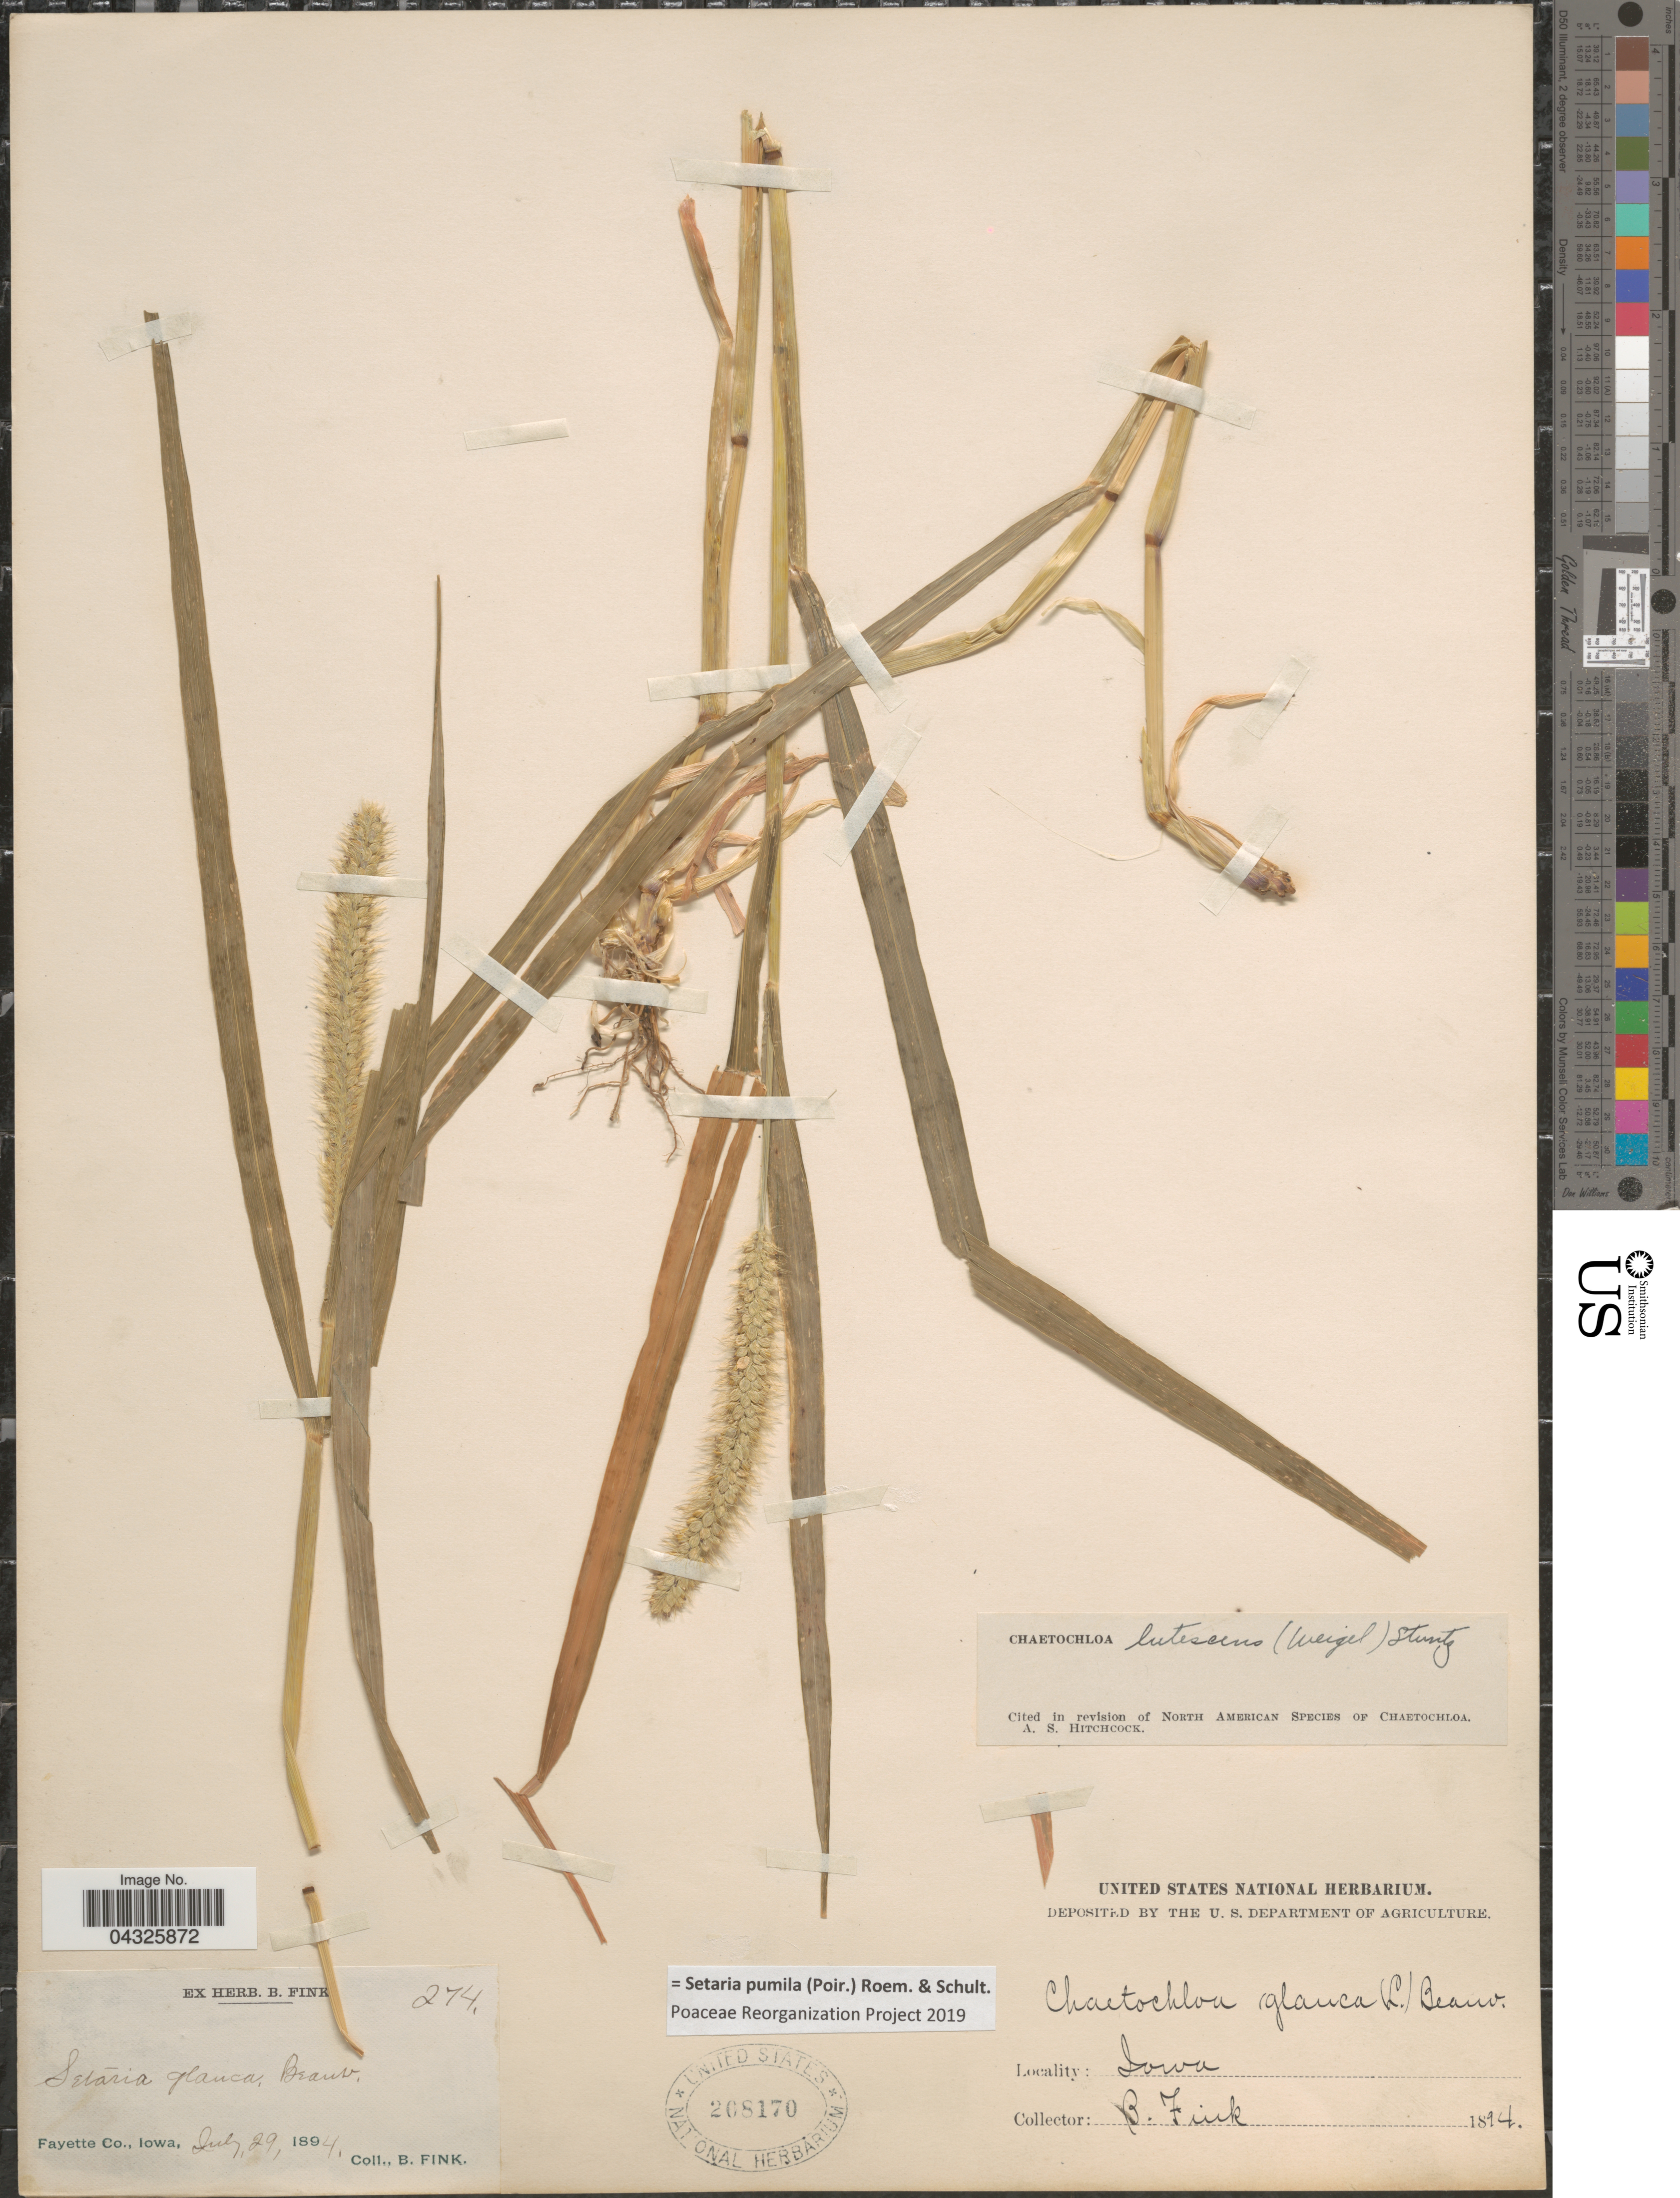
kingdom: Plantae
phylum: Tracheophyta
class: Liliopsida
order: Poales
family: Poaceae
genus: Setaria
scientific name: Setaria pumila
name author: (Poir.) Roem. & Schult.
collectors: B. Fink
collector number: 274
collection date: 1894-07-29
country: United States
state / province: Iowa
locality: Fayette Co.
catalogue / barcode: US 208170